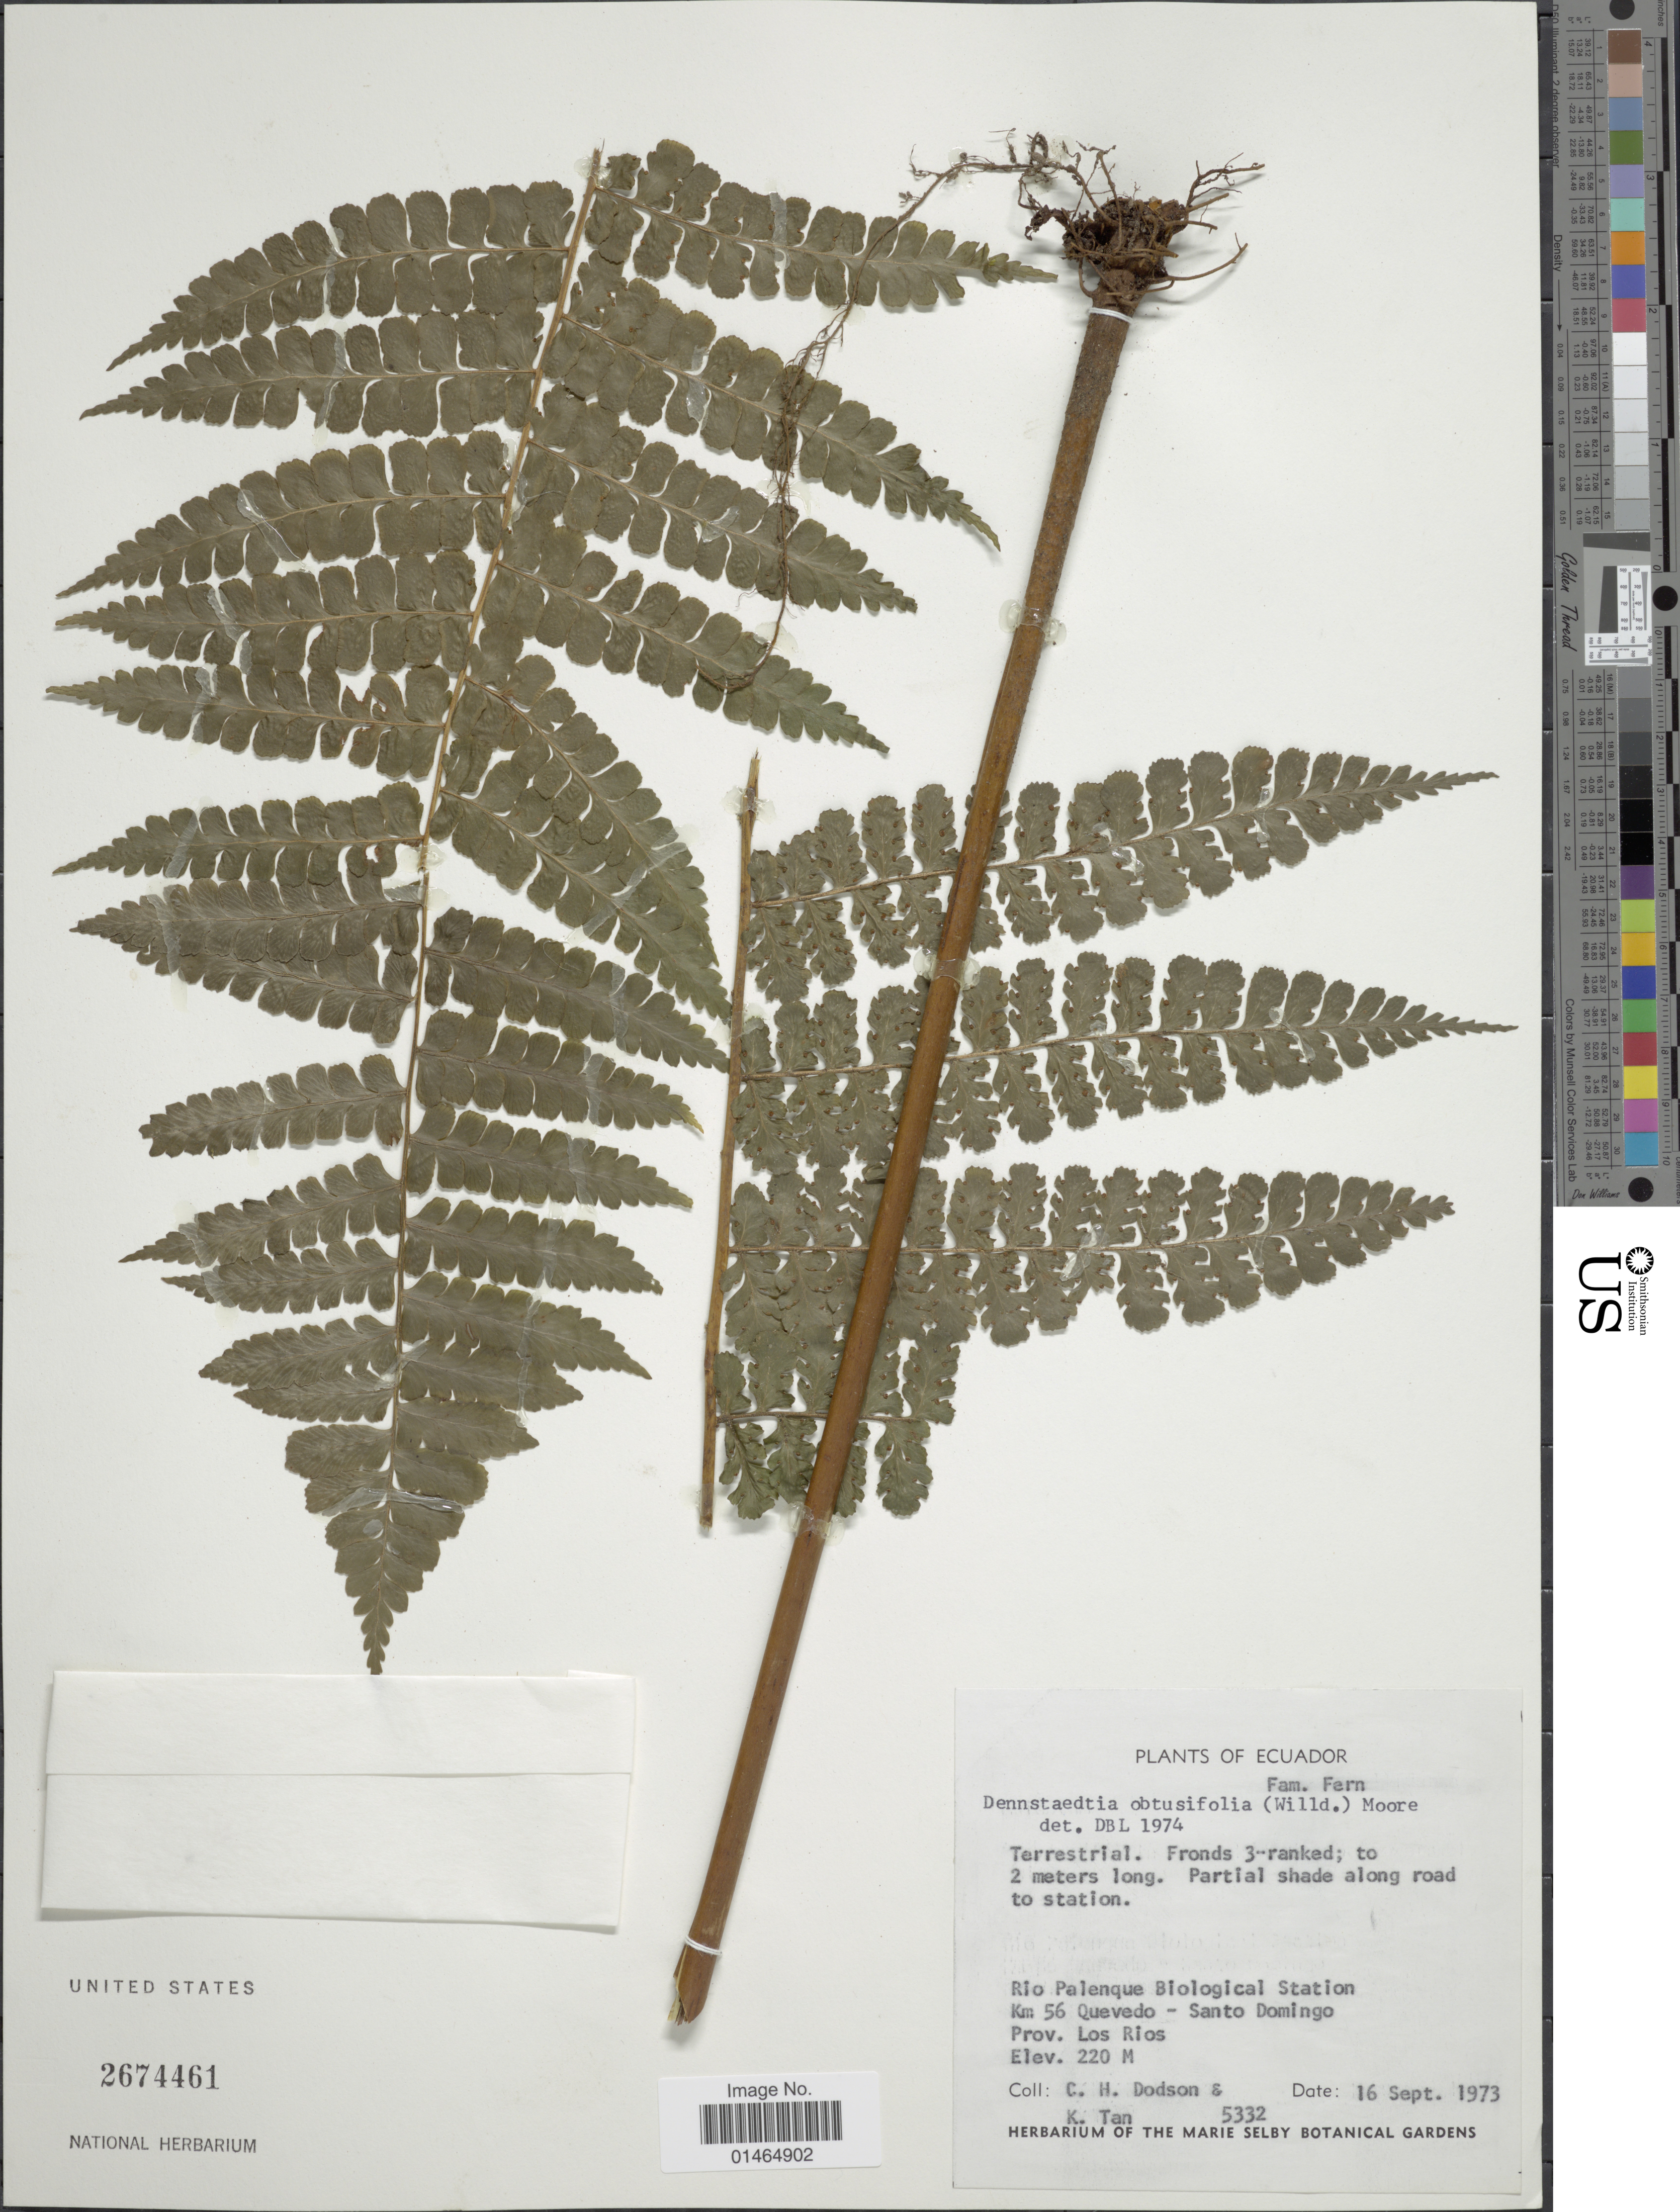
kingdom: Plantae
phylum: Tracheophyta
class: Polypodiopsida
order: Polypodiales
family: Dennstaedtiaceae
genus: Dennstaedtia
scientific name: Dennstaedtia obtusifolia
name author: (Willd.) T. Moore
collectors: C. H. Dodson & K. Tan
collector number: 5332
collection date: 1973-09-16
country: Ecuador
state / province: Los Ríos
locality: Rio Palenque Biological Station. Km 56 Quevedo - Santo Domingo.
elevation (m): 220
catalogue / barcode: US 2674461